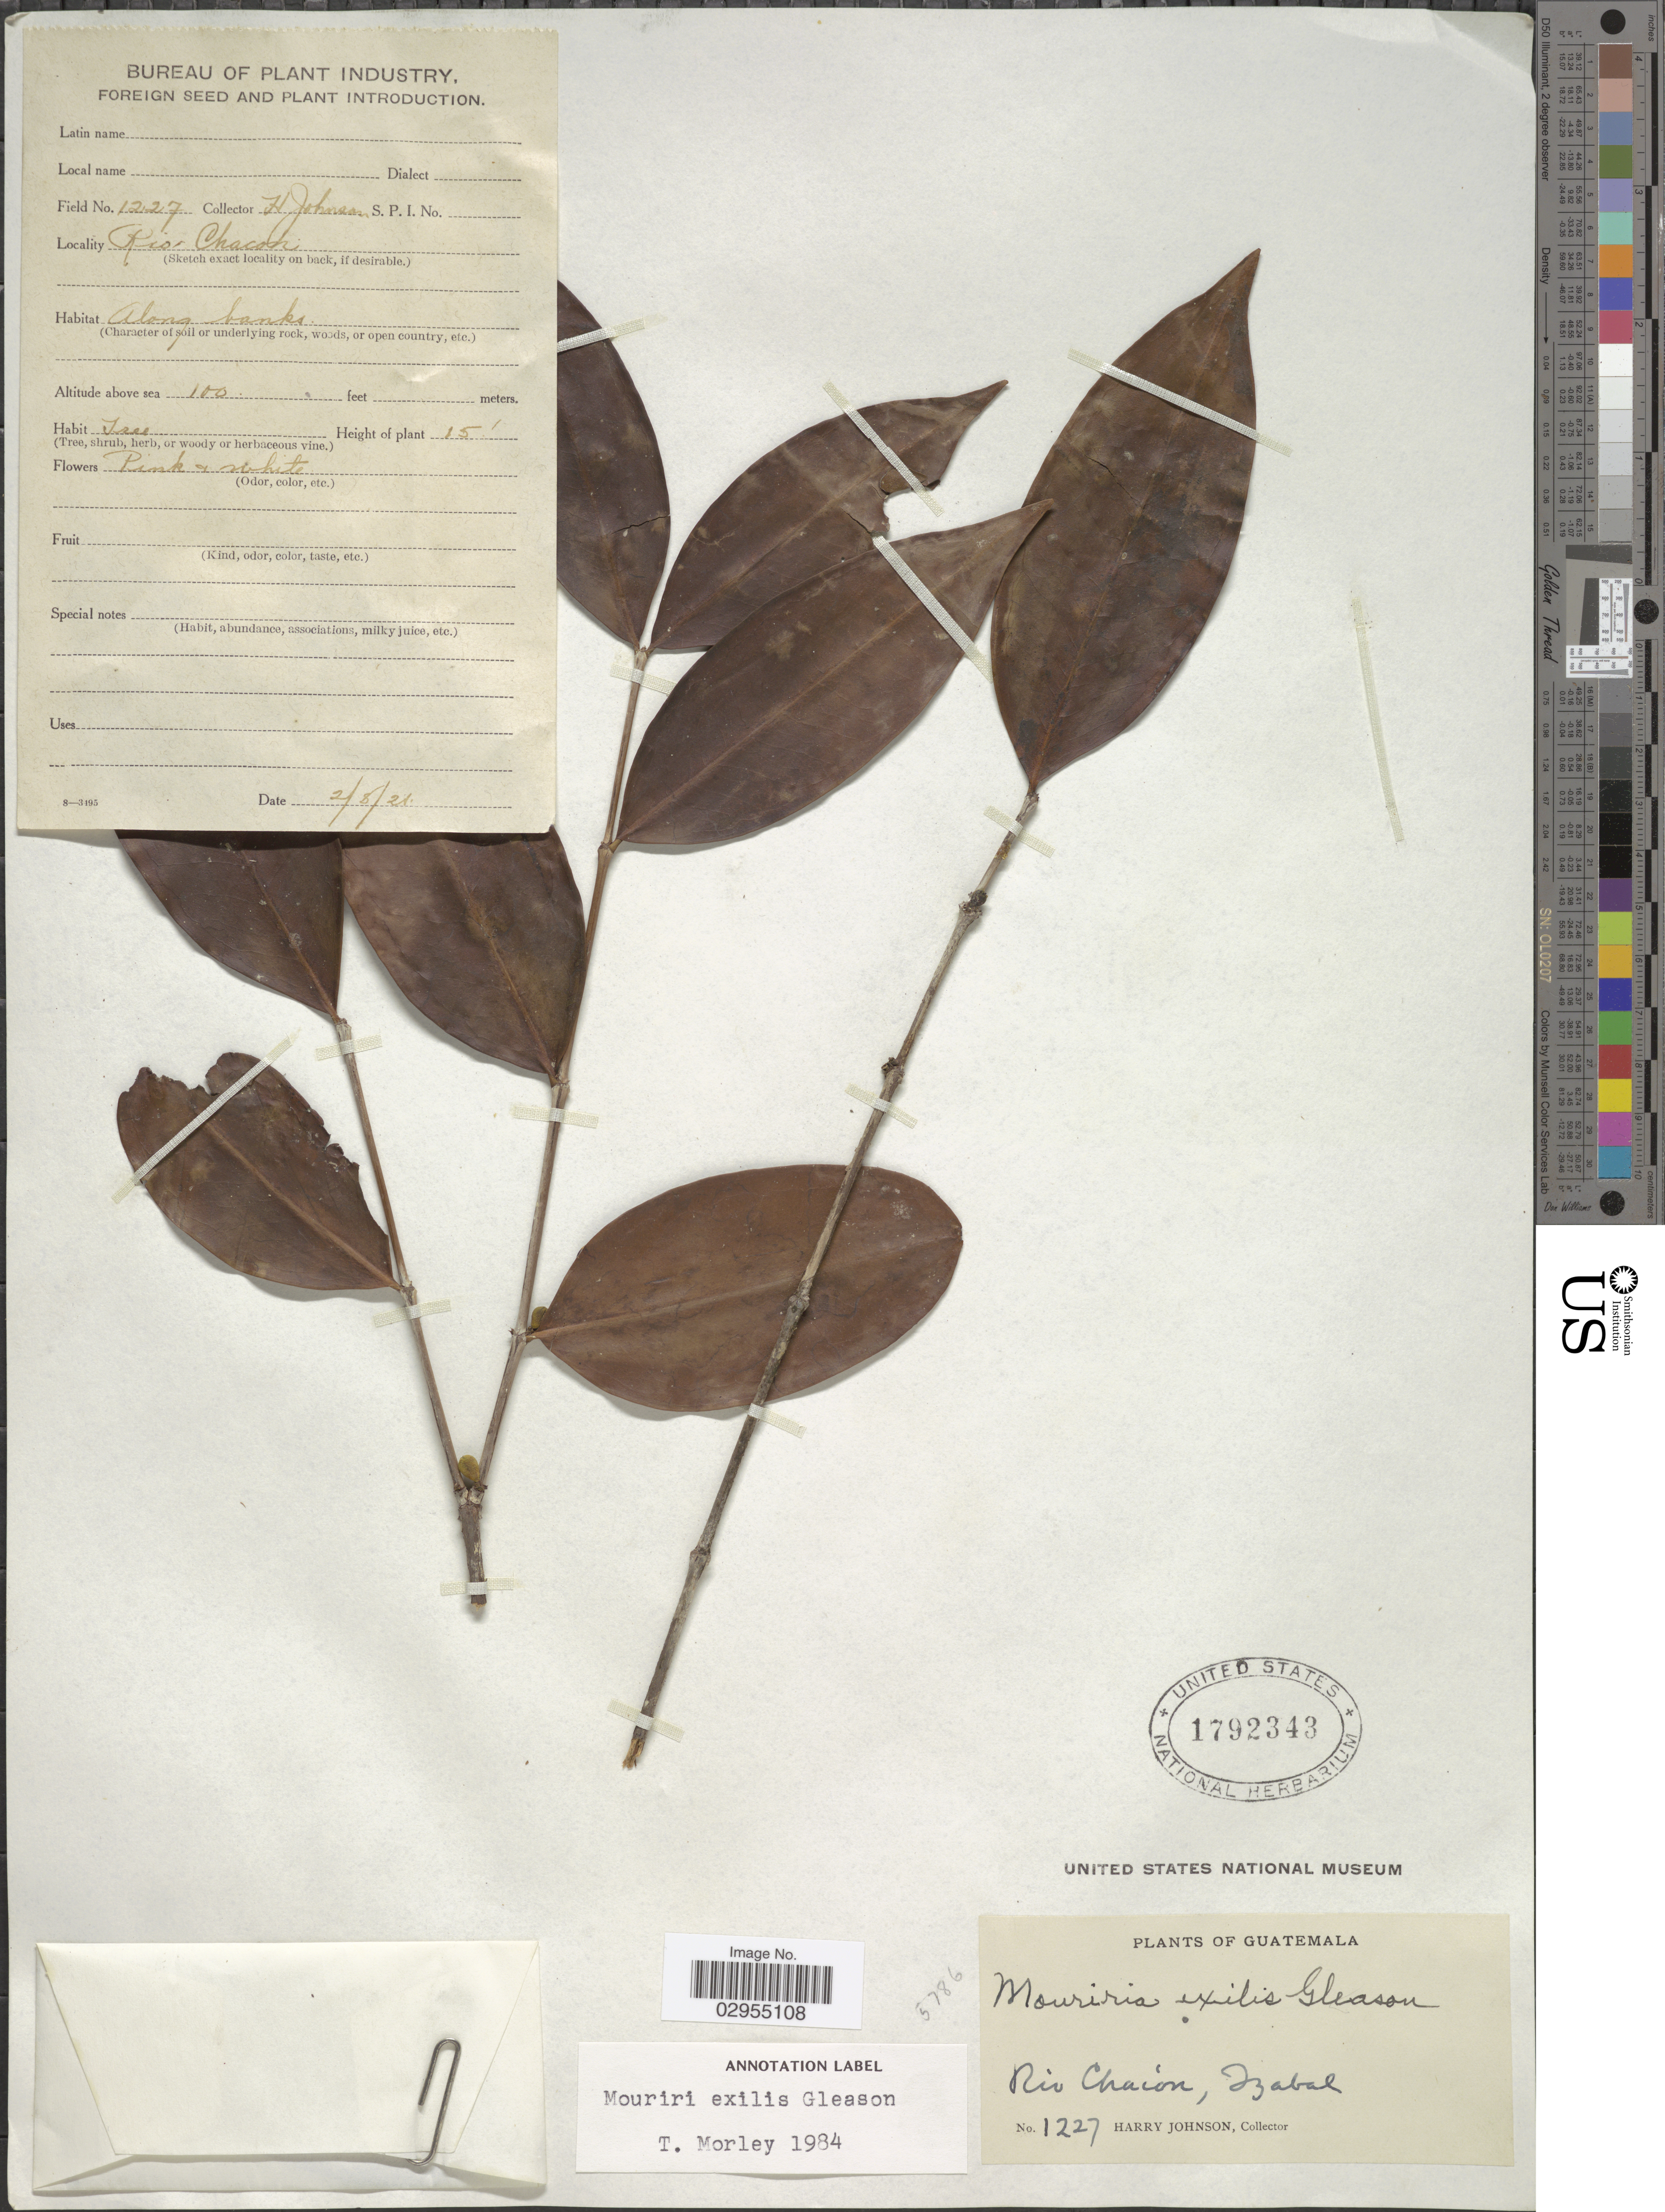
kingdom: Plantae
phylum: Tracheophyta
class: Magnoliopsida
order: Myrtales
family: Melastomataceae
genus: Mouriri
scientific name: Mouriri exilis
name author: Gleason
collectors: H. Johnson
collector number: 1227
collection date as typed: Transcribed d/m/y: 2/8/21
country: Guatemala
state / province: Izabal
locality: Rio Chacón.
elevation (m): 30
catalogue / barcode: US 1792343